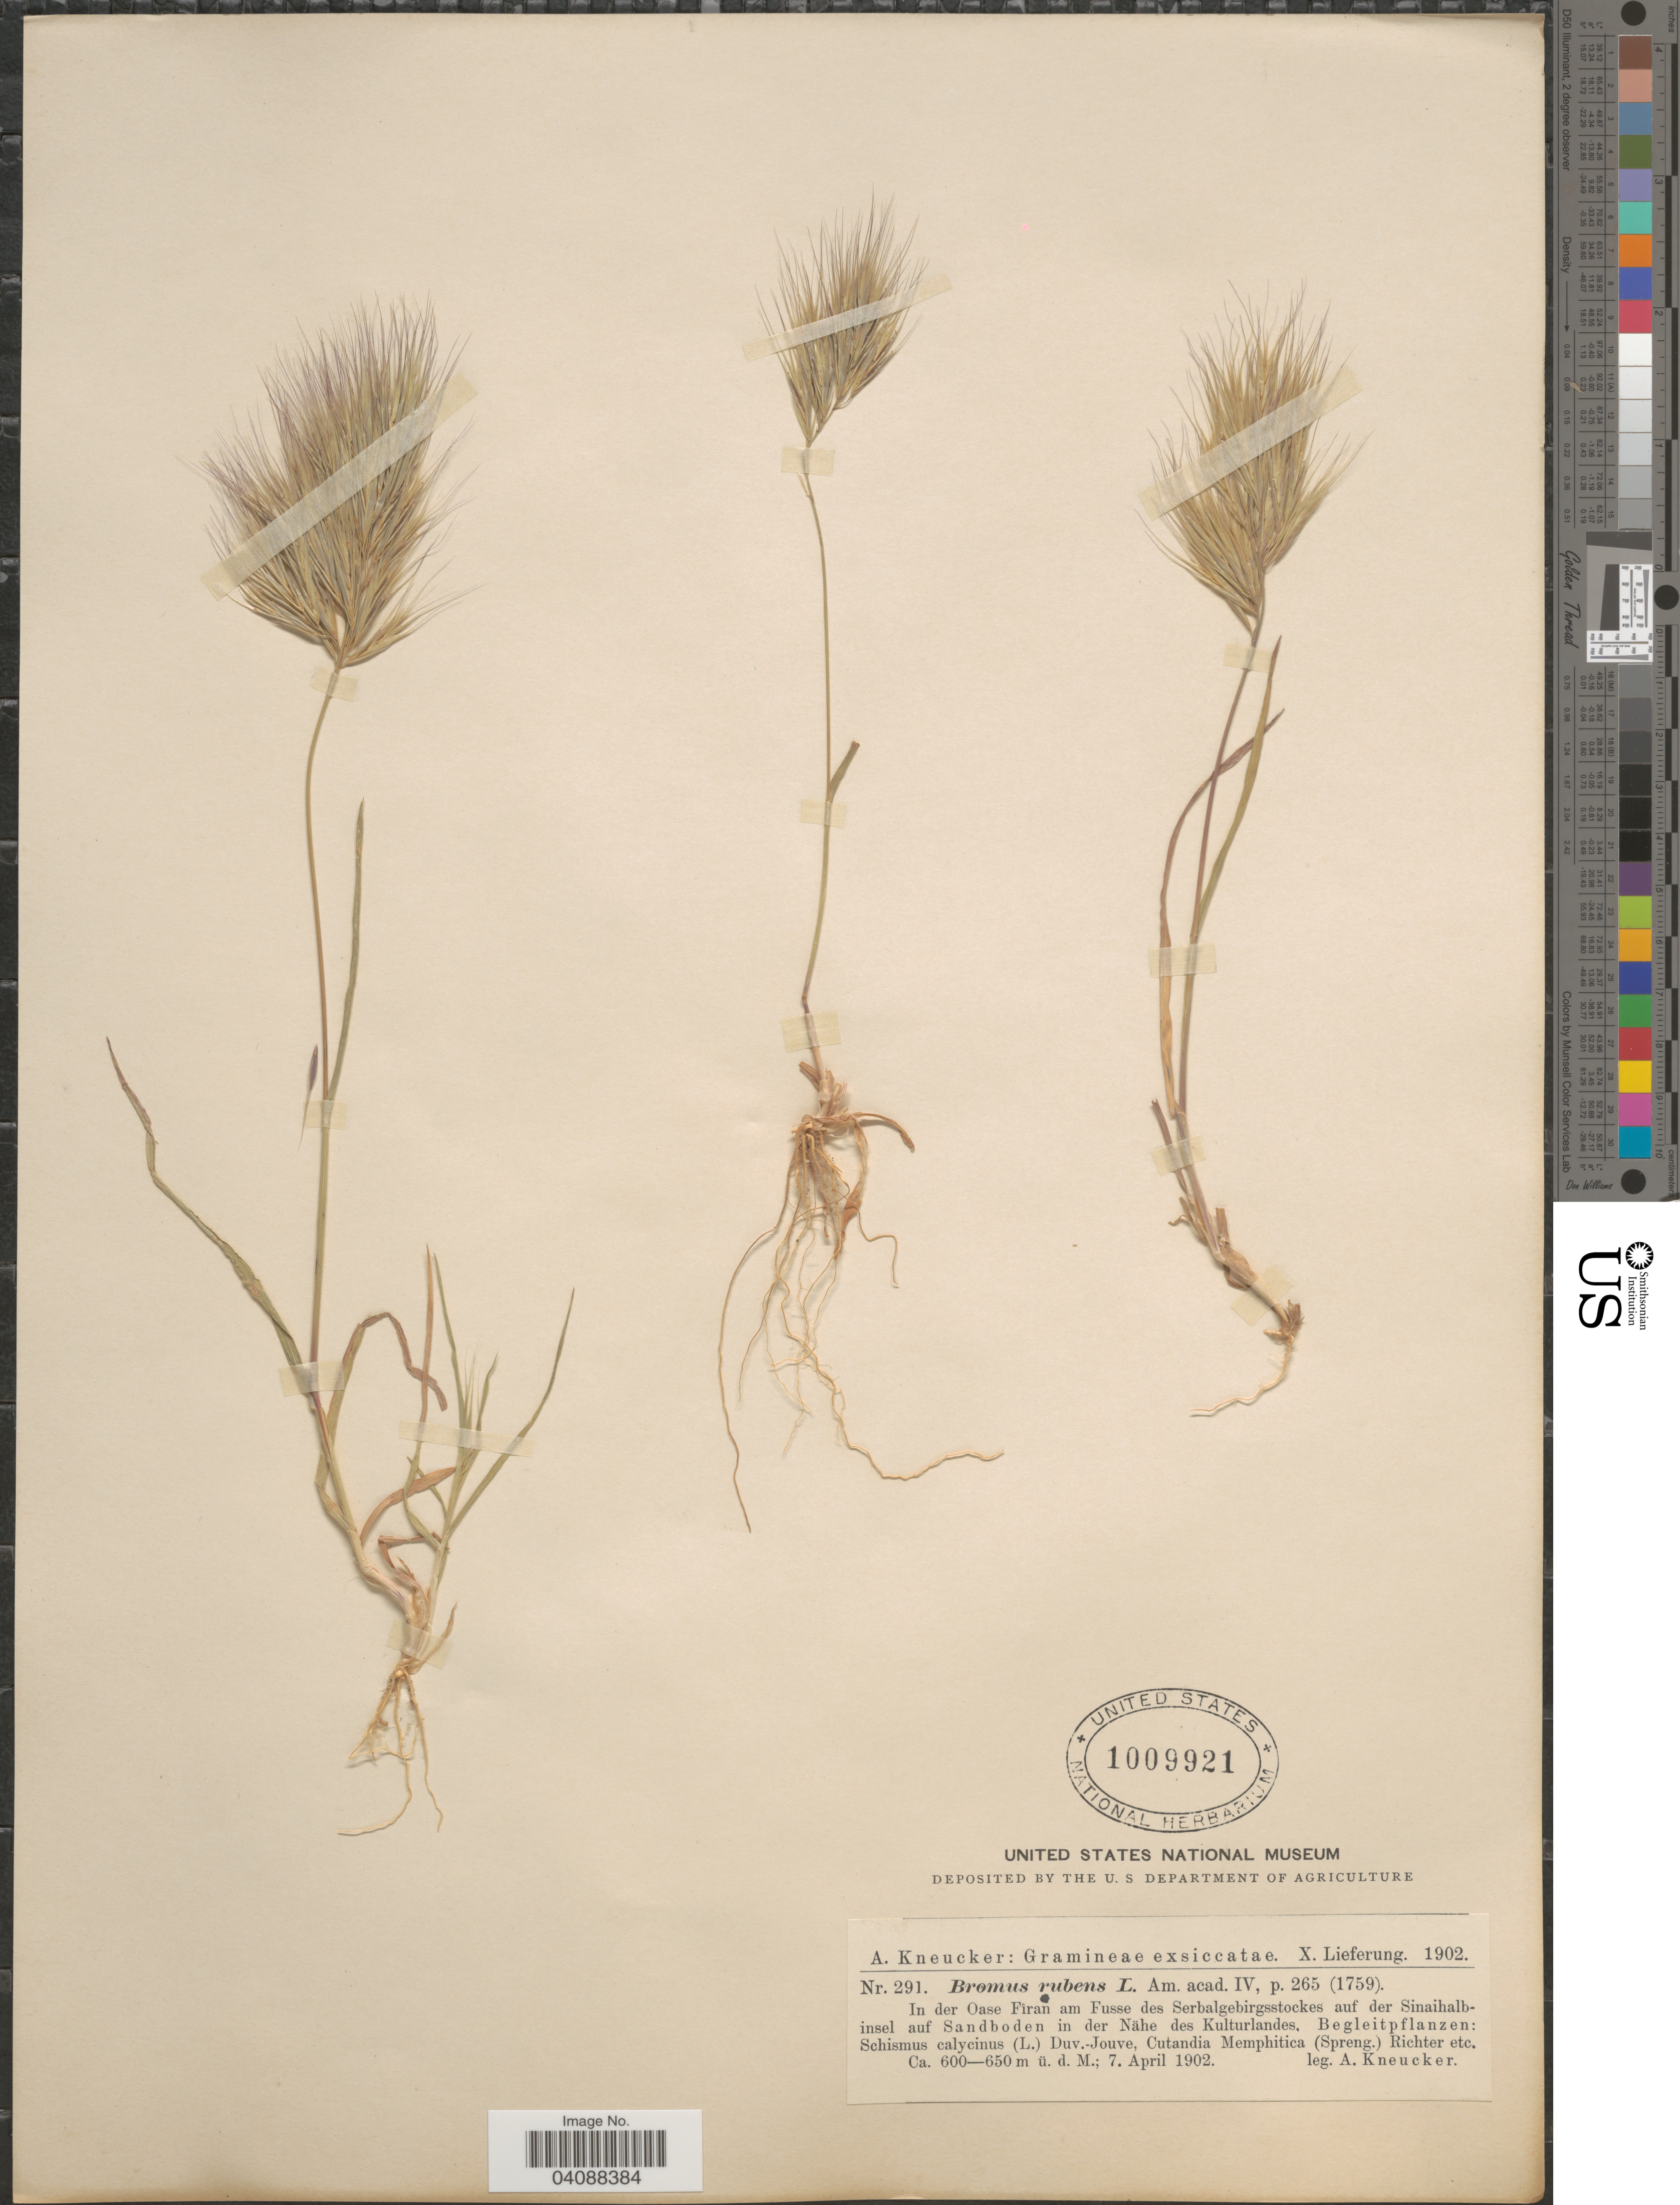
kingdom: Plantae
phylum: Tracheophyta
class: Liliopsida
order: Poales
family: Poaceae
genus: Bromus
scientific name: Bromus rubens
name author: L.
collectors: A. Kneucker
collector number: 291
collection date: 1902-04-07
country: Egypt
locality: In der Oase Fîran am Fusse des Serbalgebirgsstockes auf der Sinaihalbinsel auf Sandboden in der Nähe des Kulturlandes.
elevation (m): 600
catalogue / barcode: US 1009921